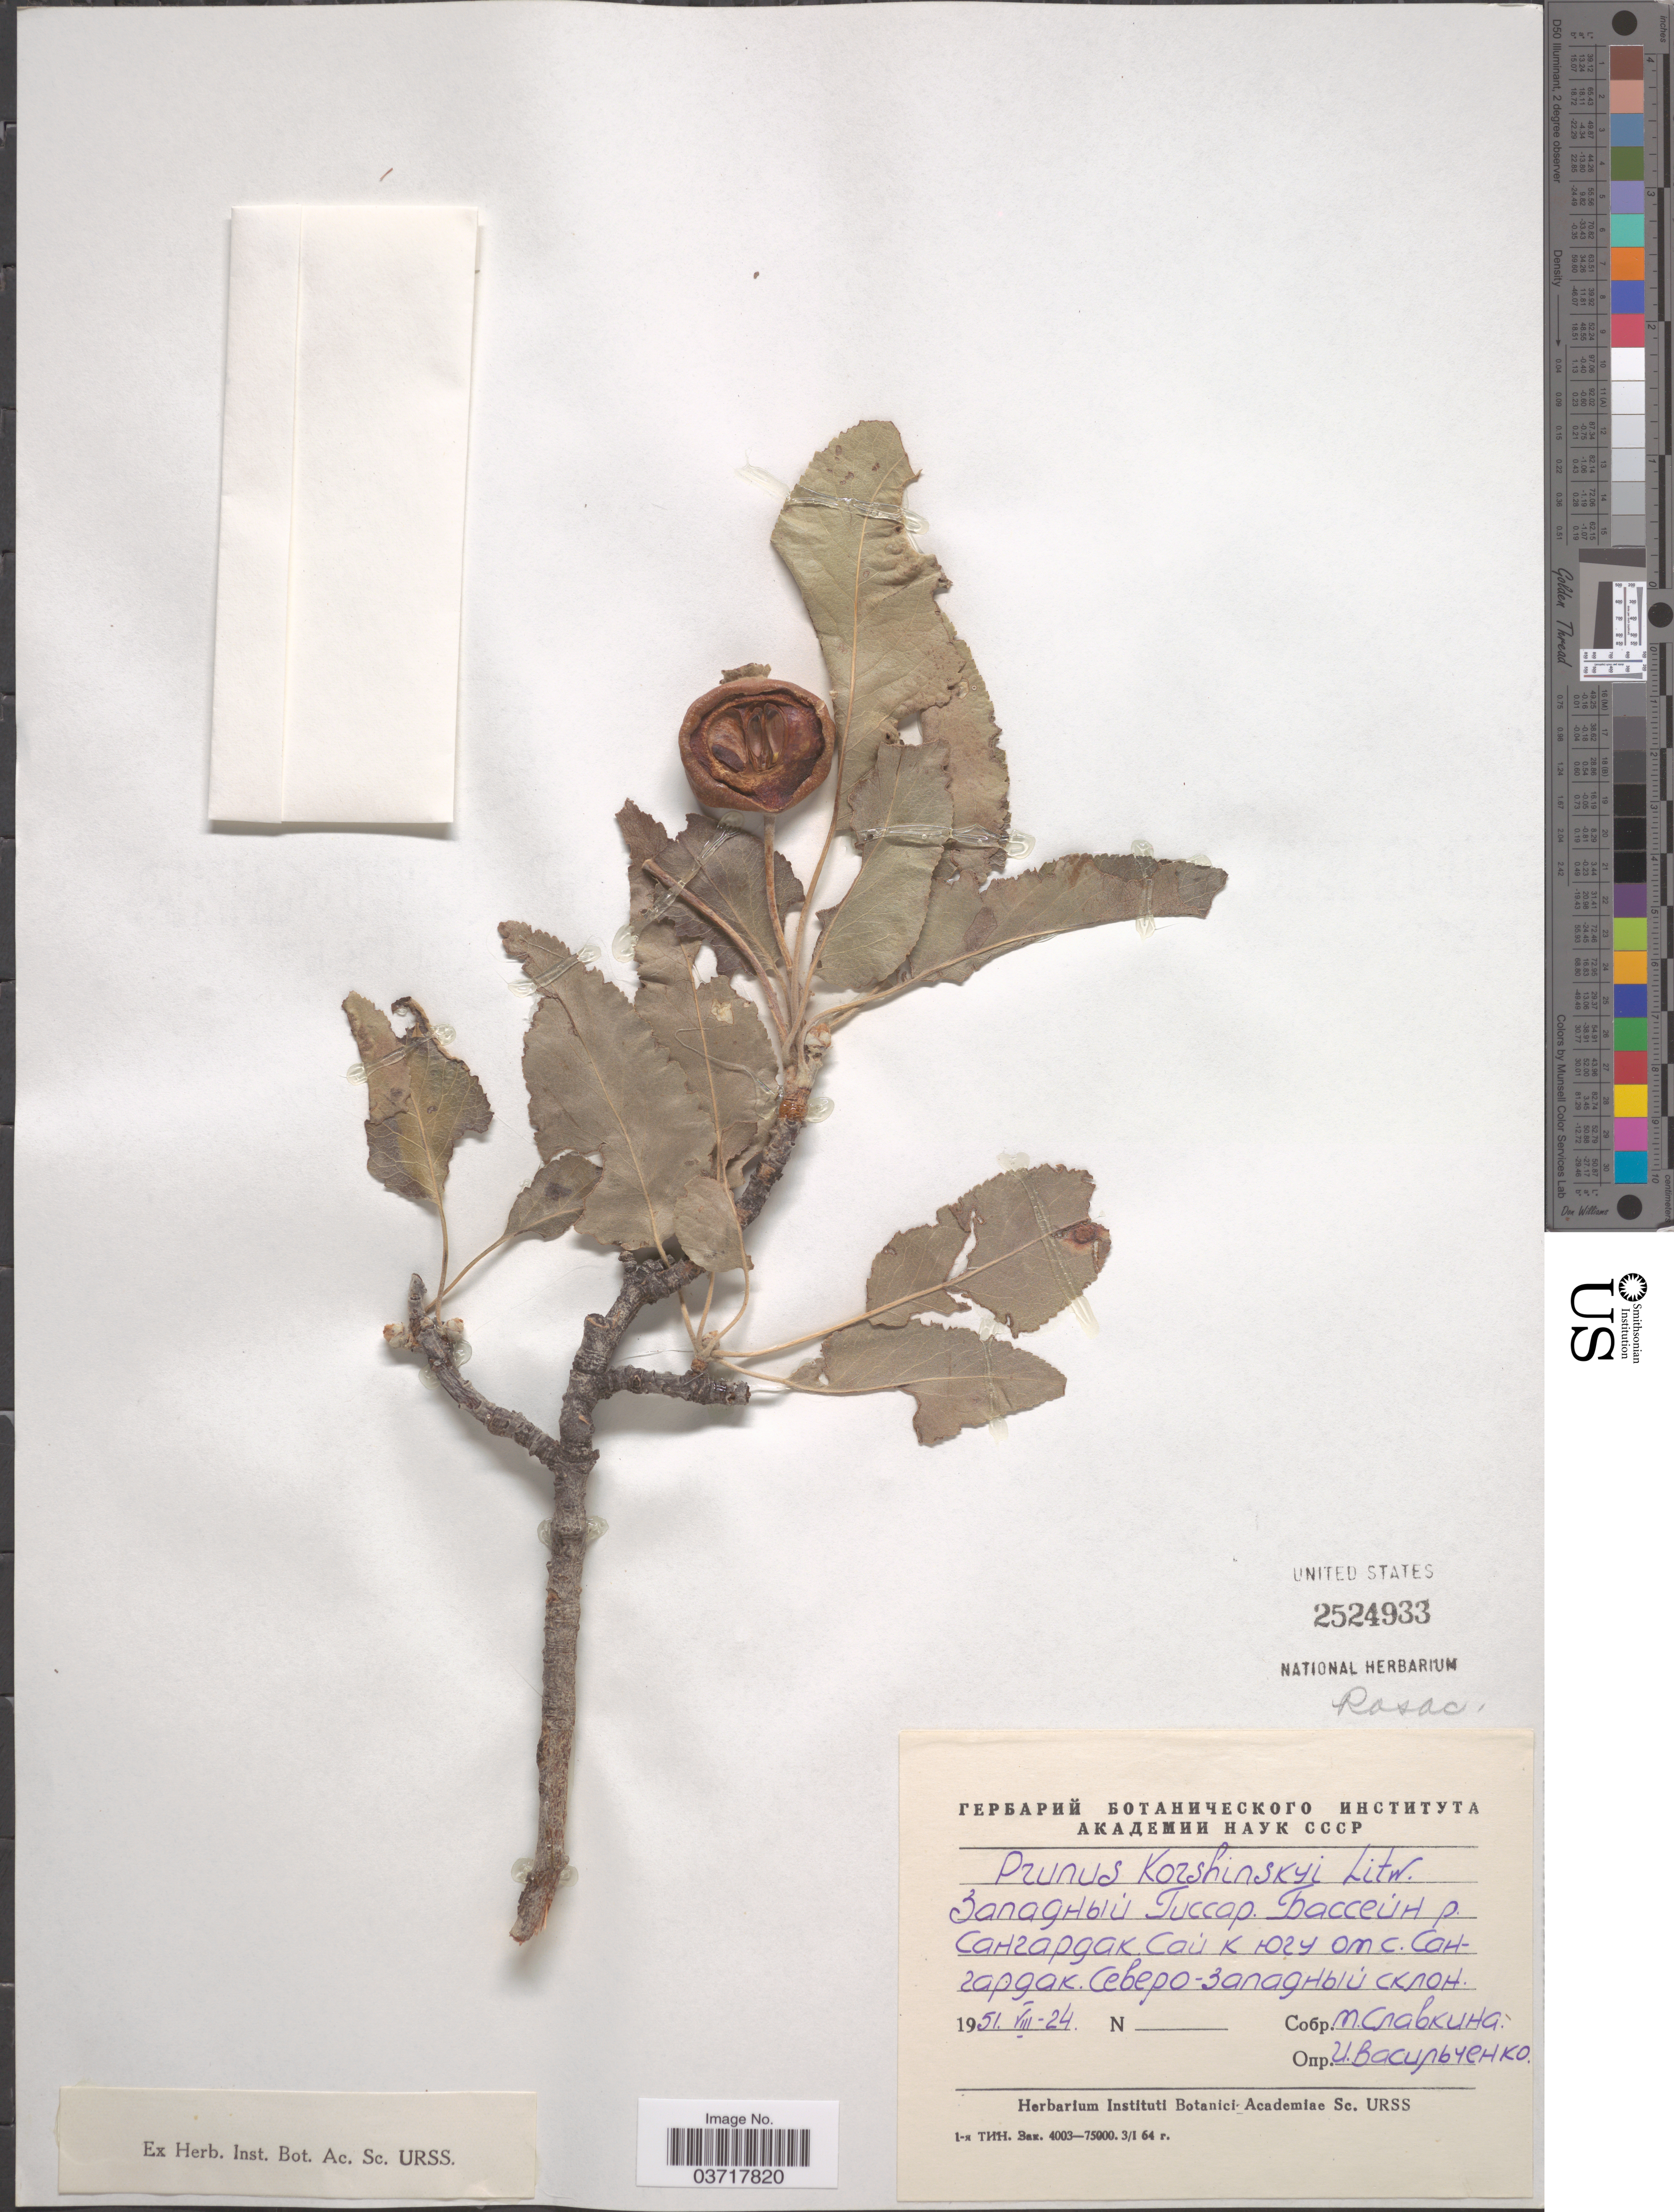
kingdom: Plantae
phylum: Tracheophyta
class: Magnoliopsida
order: Rosales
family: Rosaceae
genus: Prunus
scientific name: Prunus korshinskyi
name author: Hand.-Mazz.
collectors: X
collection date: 1951-08-24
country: Uzbekistan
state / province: Surxondaryo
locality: South of Sangardak, West Gissar Mts.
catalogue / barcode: US 2524933